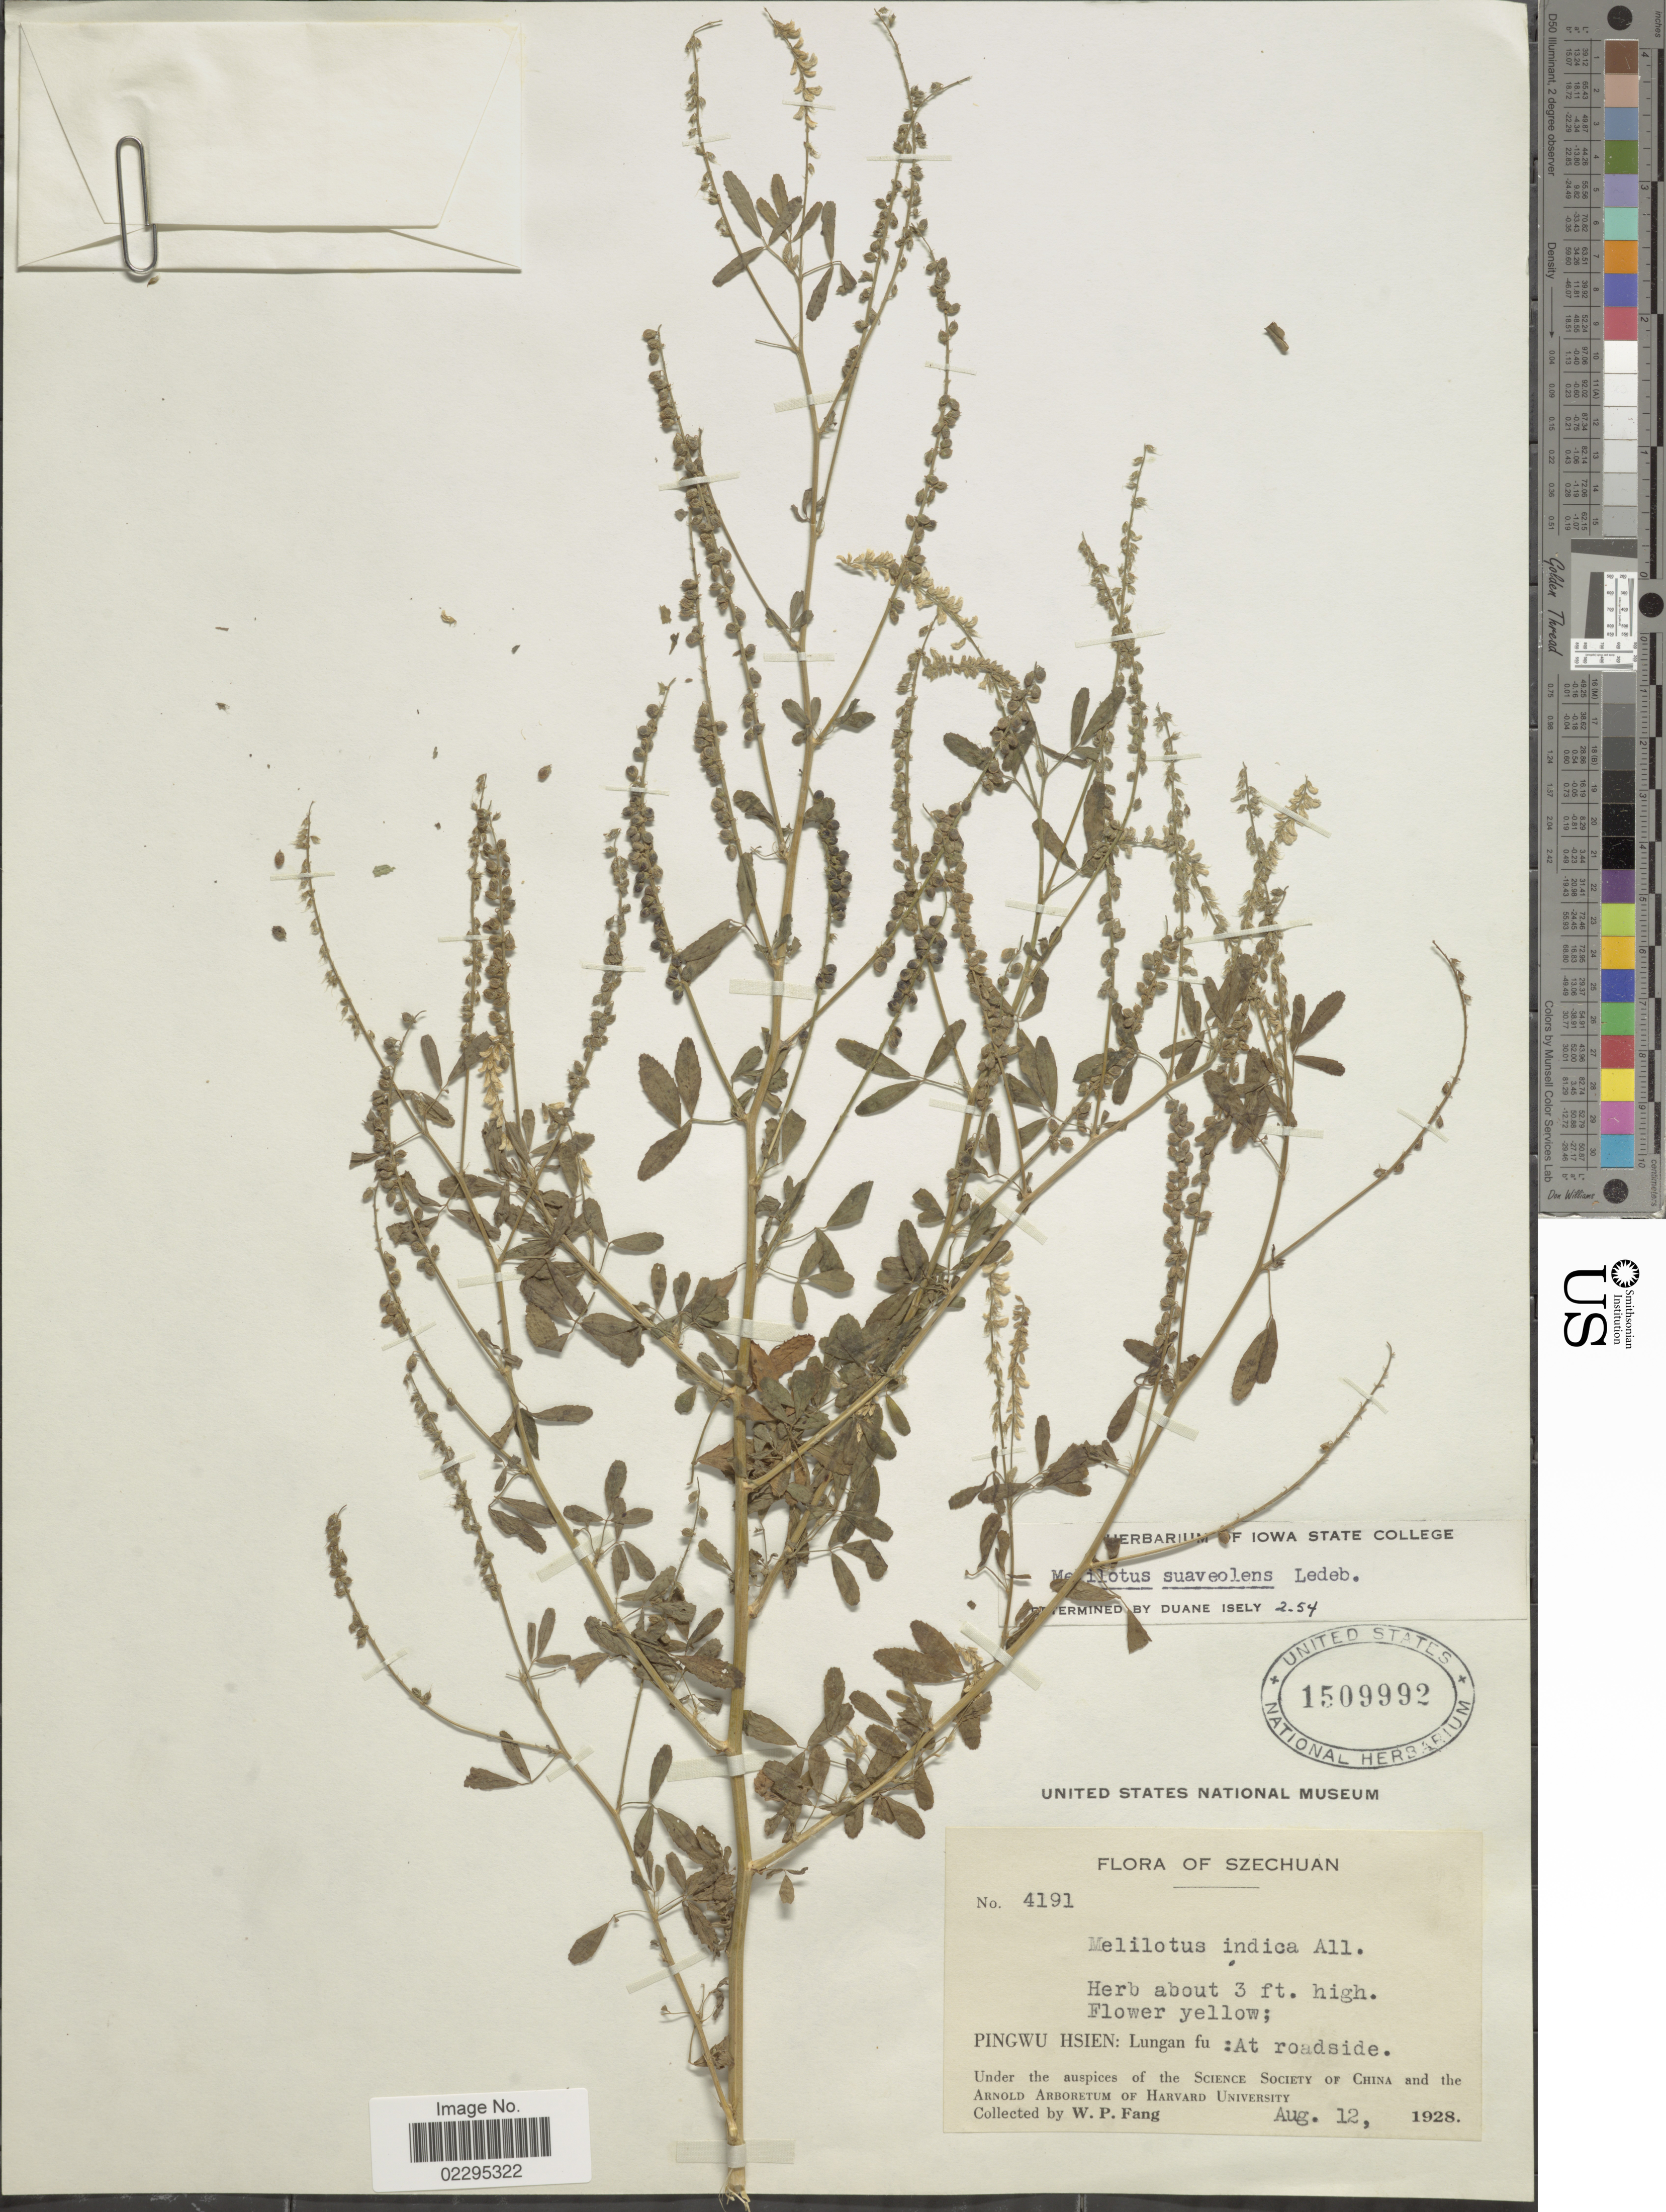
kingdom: Plantae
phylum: Tracheophyta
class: Magnoliopsida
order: Fabales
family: Fabaceae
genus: Melilotus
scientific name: Melilotus suaveolens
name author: Ledeb.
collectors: W. P. Fang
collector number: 4191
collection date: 1928-08-12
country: China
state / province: Sichuan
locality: Szechuan, Pingwu Hsien: Lungan fu. At roadside.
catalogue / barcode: US 1509992